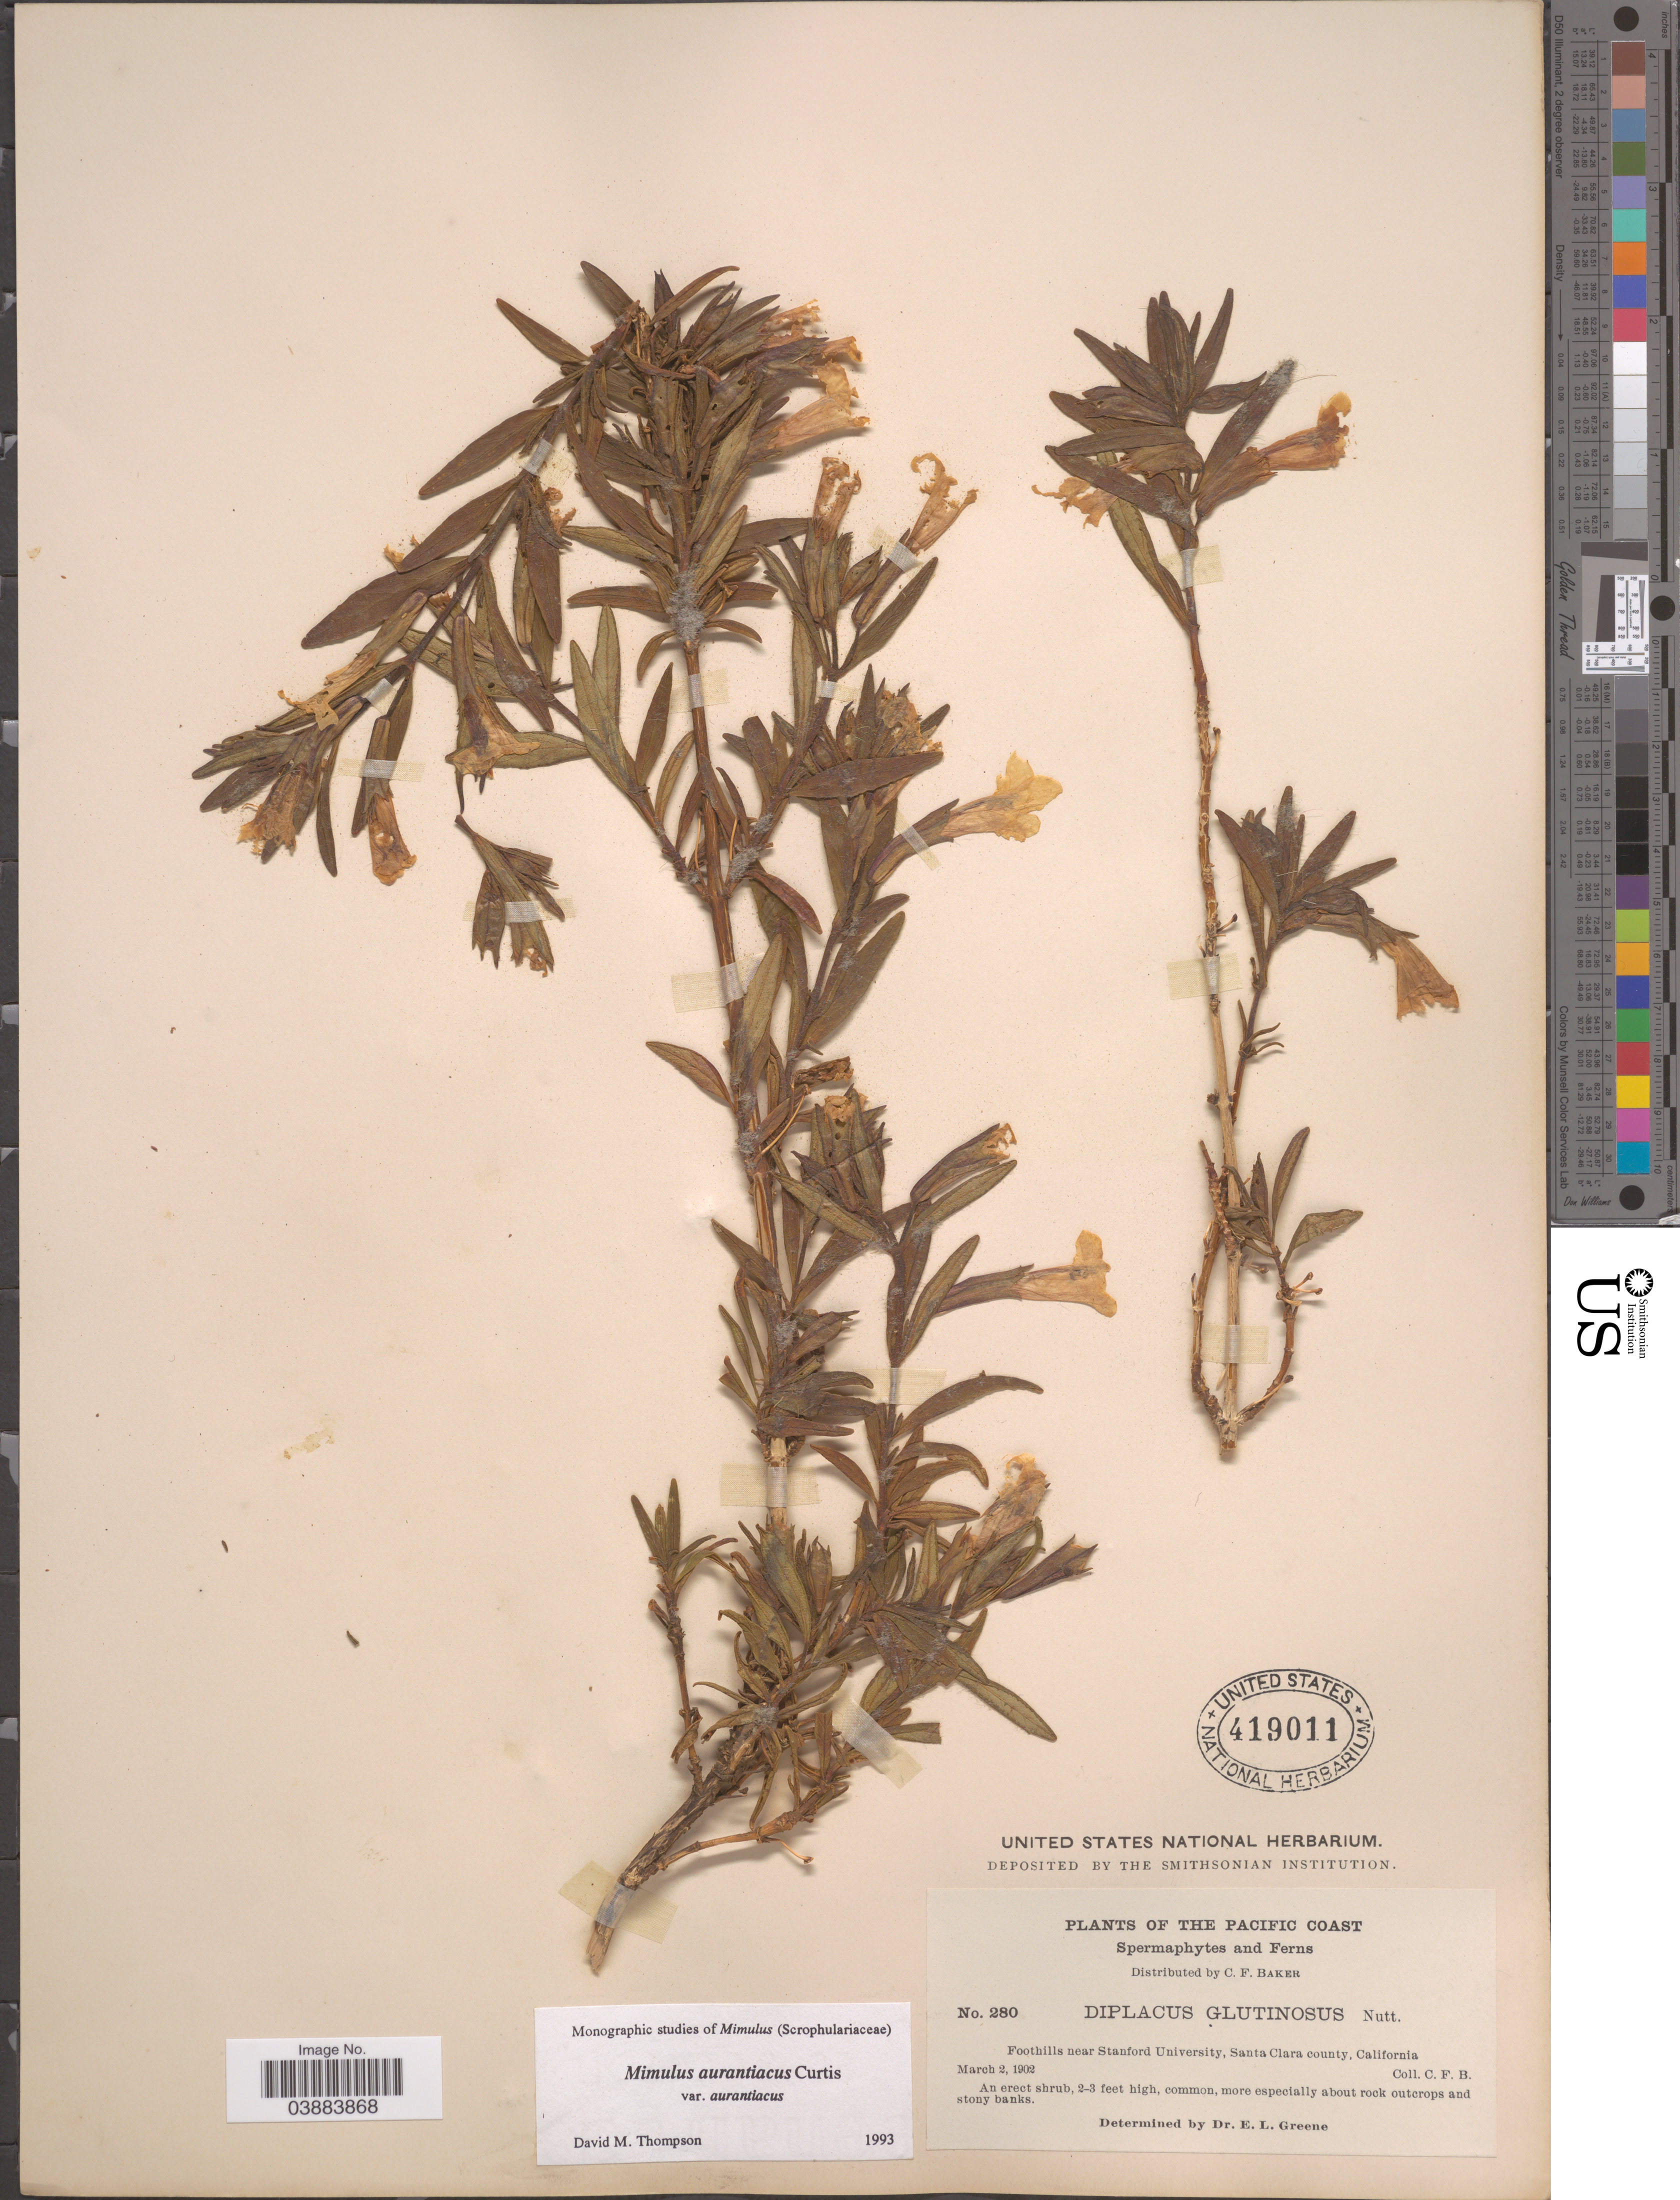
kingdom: Plantae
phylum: Tracheophyta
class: Magnoliopsida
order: Lamiales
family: Phrymaceae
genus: Diplacus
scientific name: Diplacus aurantiacus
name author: (Curtis) Jeps.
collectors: C. F. Baker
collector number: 280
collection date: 1902-03-02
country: United States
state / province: California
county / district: Santa Clara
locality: The Pacific Coast. Foothills near Stanford University, Santa Clara County.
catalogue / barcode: US 419011